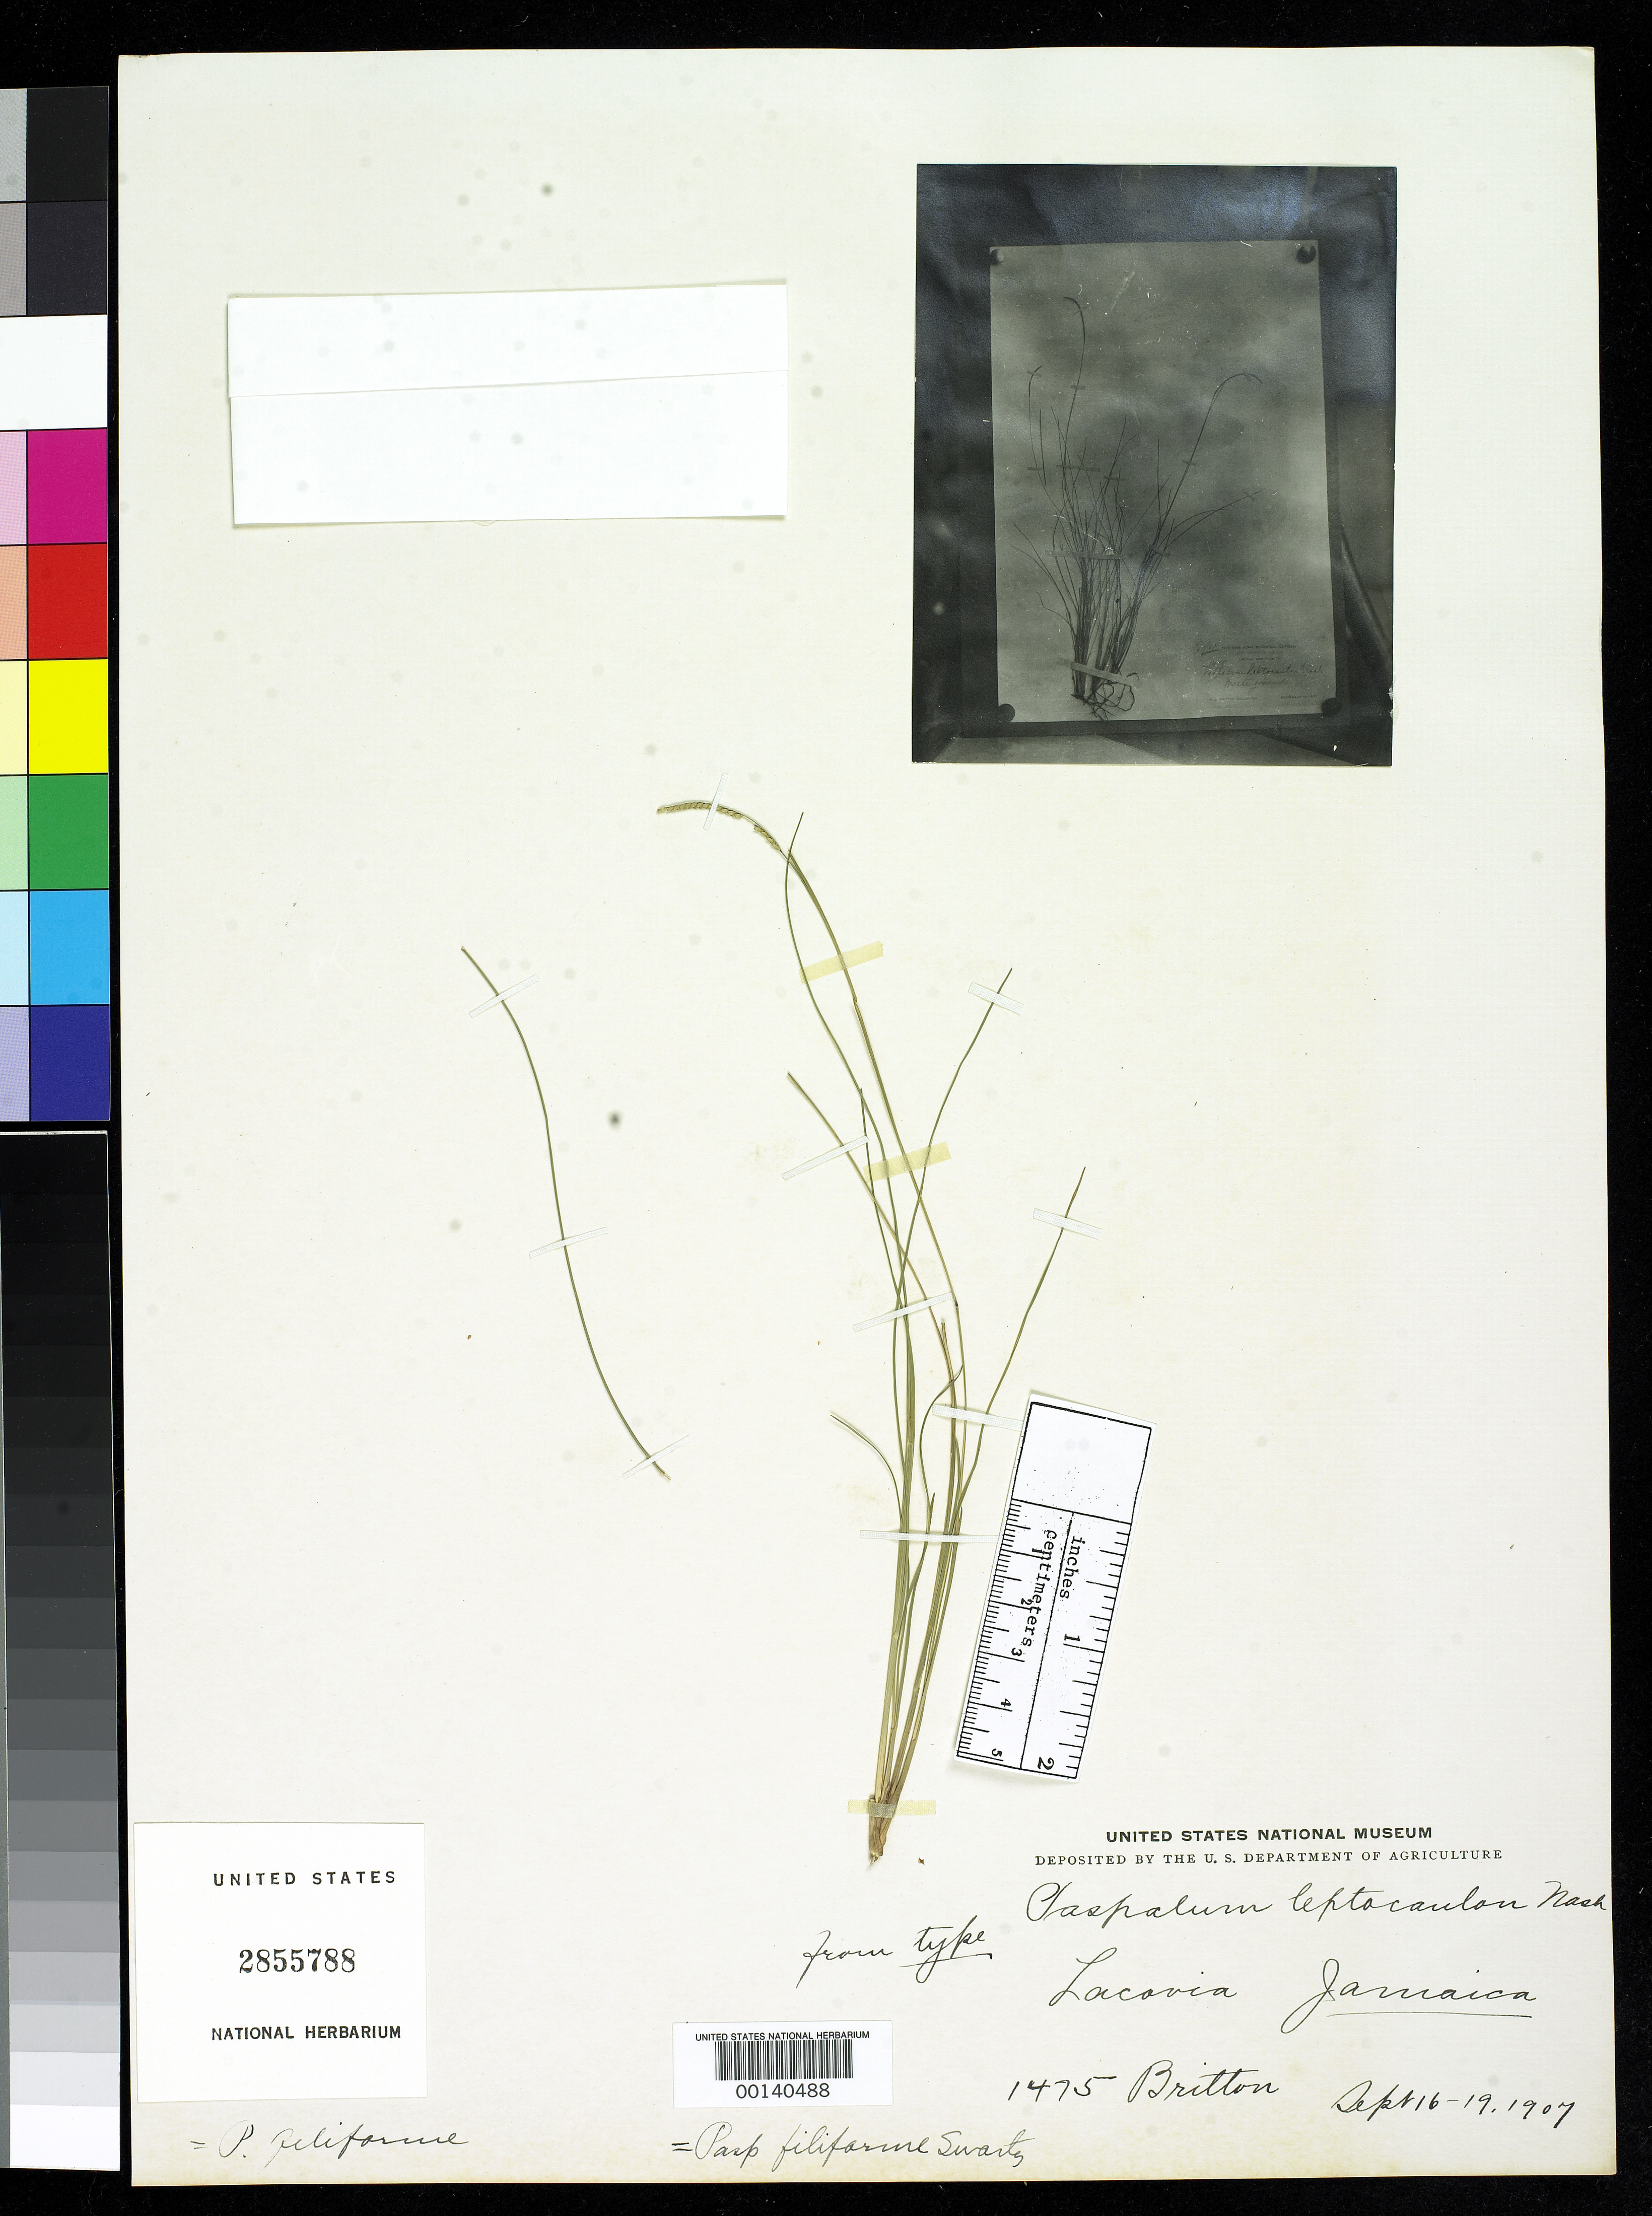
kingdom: Plantae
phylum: Tracheophyta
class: Liliopsida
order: Poales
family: Poaceae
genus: Paspalum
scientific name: Paspalum leptocaulon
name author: Nash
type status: Type Fragment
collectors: N. Britton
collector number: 1475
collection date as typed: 16 Sep 1907 to 19 Sep 1907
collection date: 1907-09-16/1907-09-19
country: Jamaica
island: Greater Antilles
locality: Lacoria.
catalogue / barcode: US 2855788